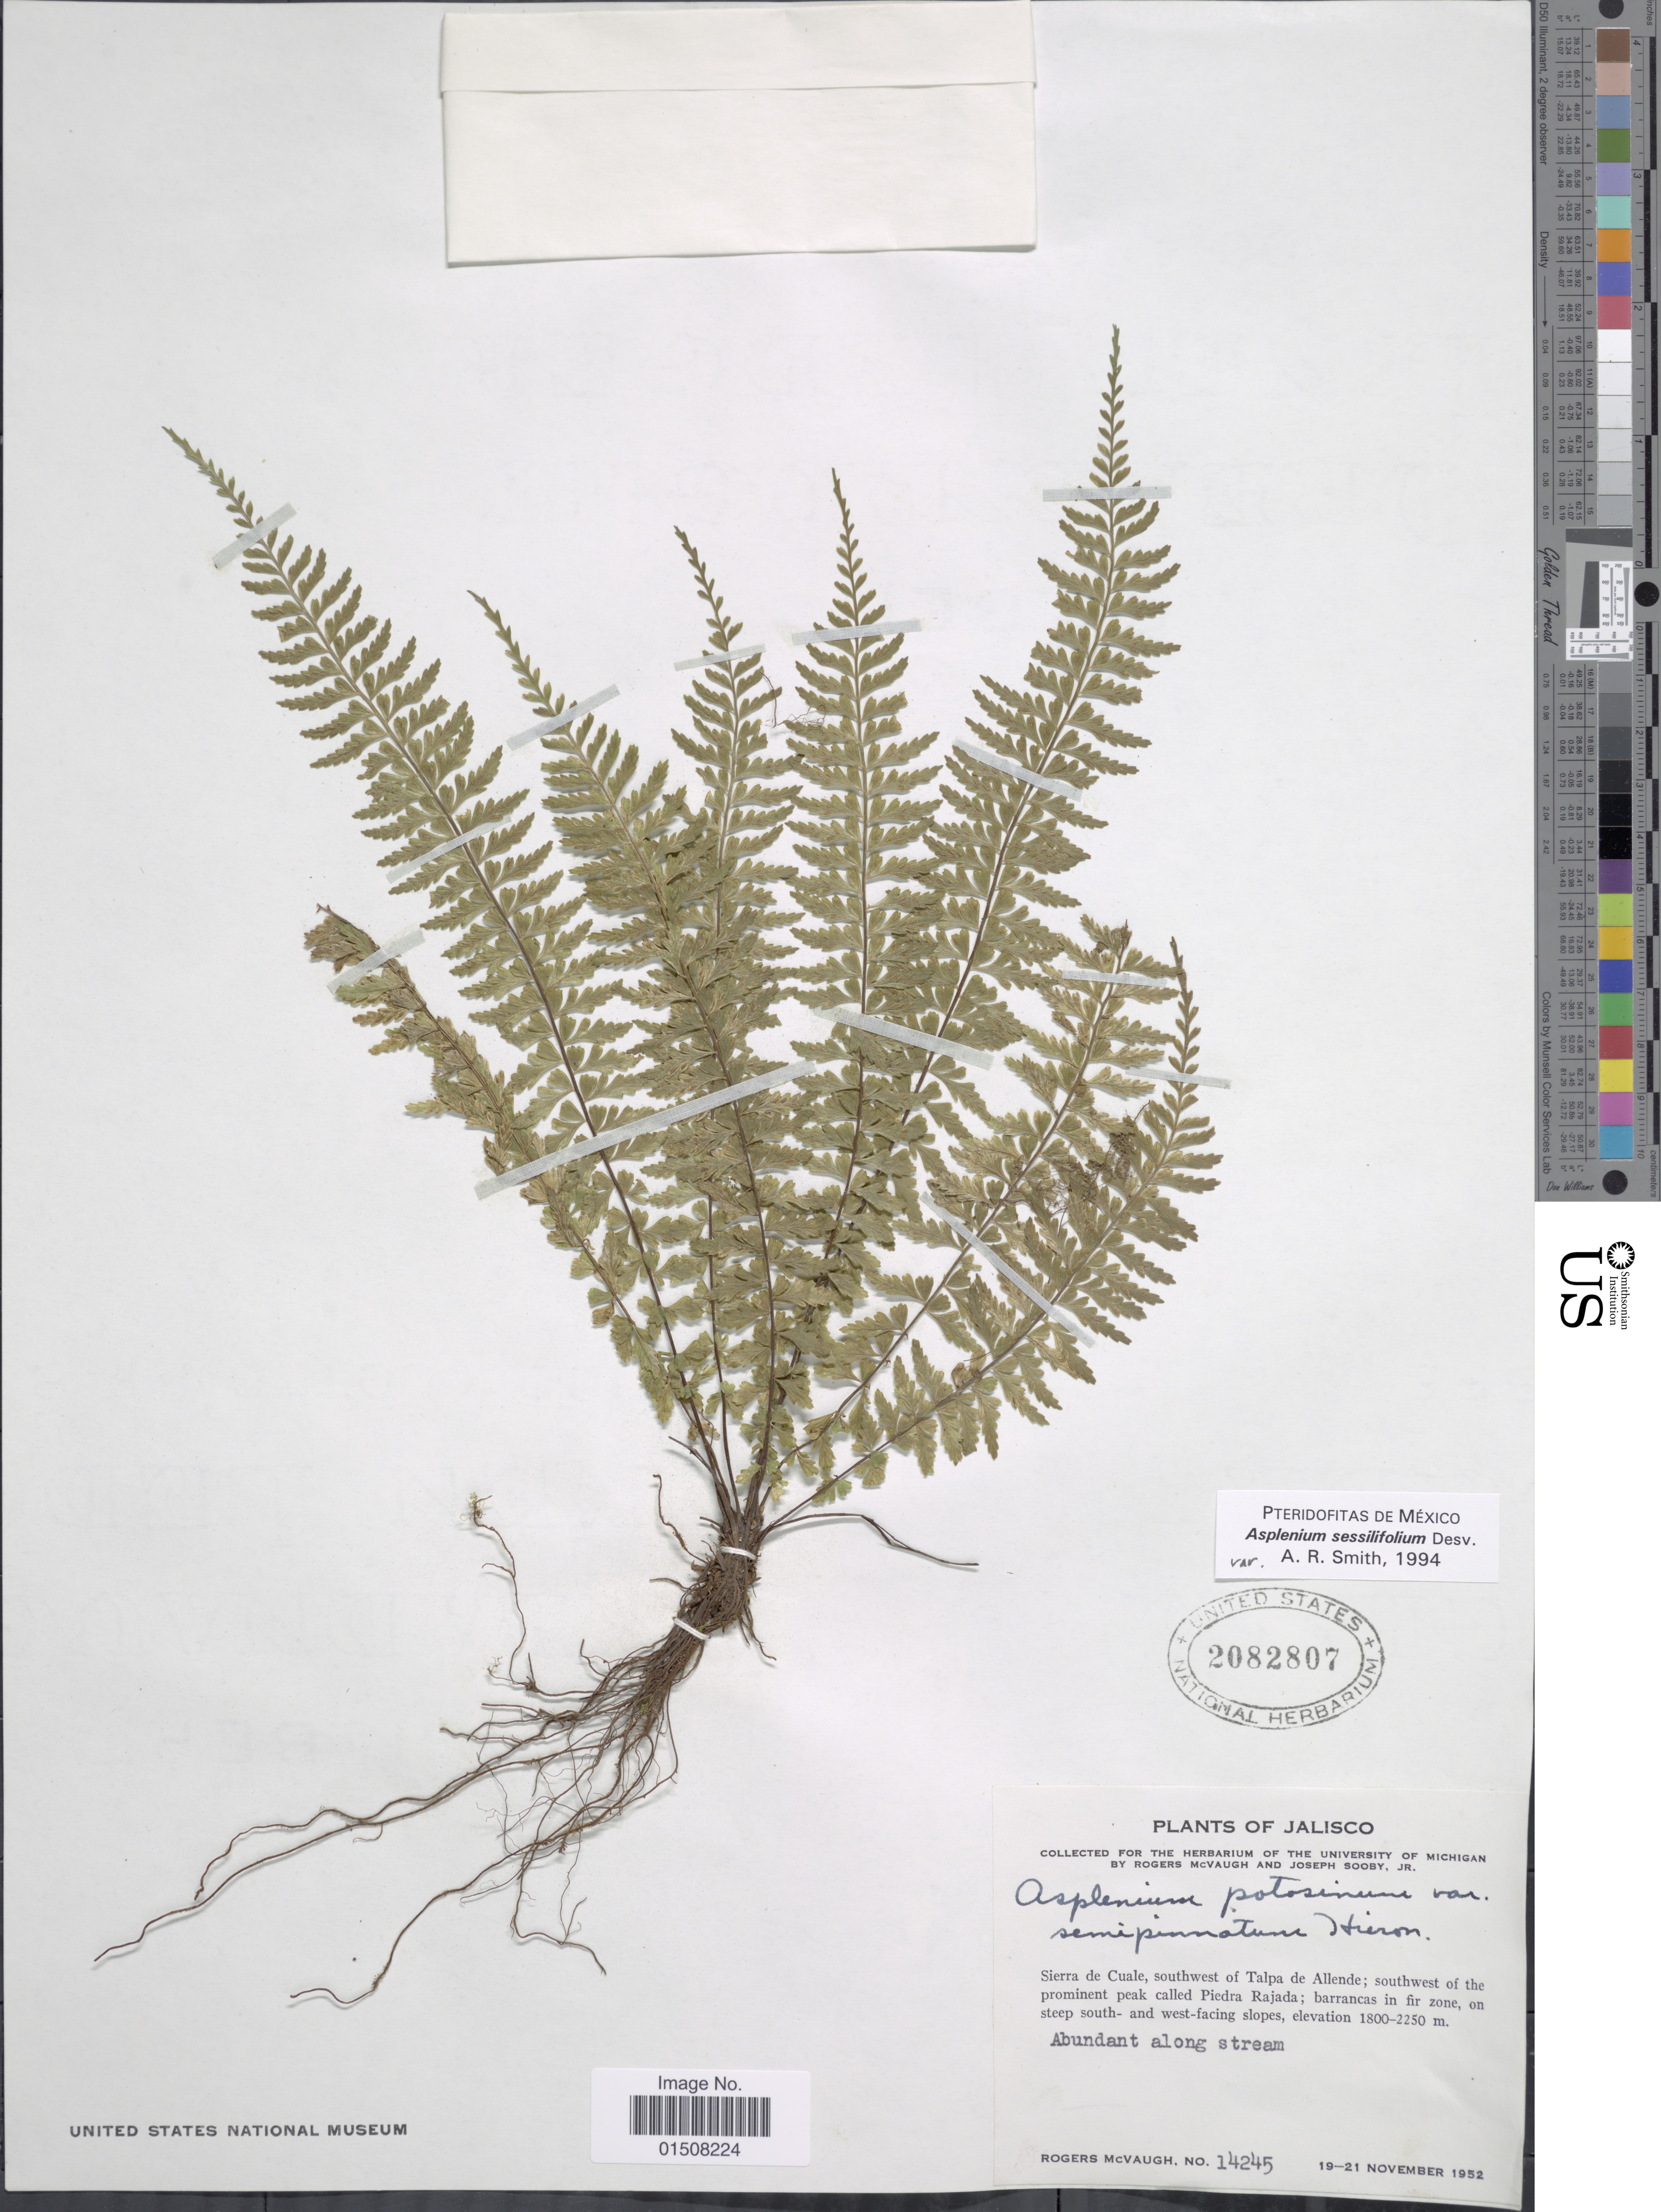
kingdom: Plantae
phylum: Tracheophyta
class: Polypodiopsida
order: Polypodiales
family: Aspleniaceae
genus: Asplenium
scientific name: Asplenium sessilifolium var. occidentale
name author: A.R. Sm.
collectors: R. McVaugh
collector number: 14245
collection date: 1952-11-19/1952-11-21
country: Mexico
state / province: Jalisco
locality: Sierra de Cuale, southwest of Talpa de Allende, southwest of the prominent peak called Piedra Rajada, barrancas in fir zone, on steep south and west-facing slopes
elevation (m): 1800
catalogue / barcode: US 2082807